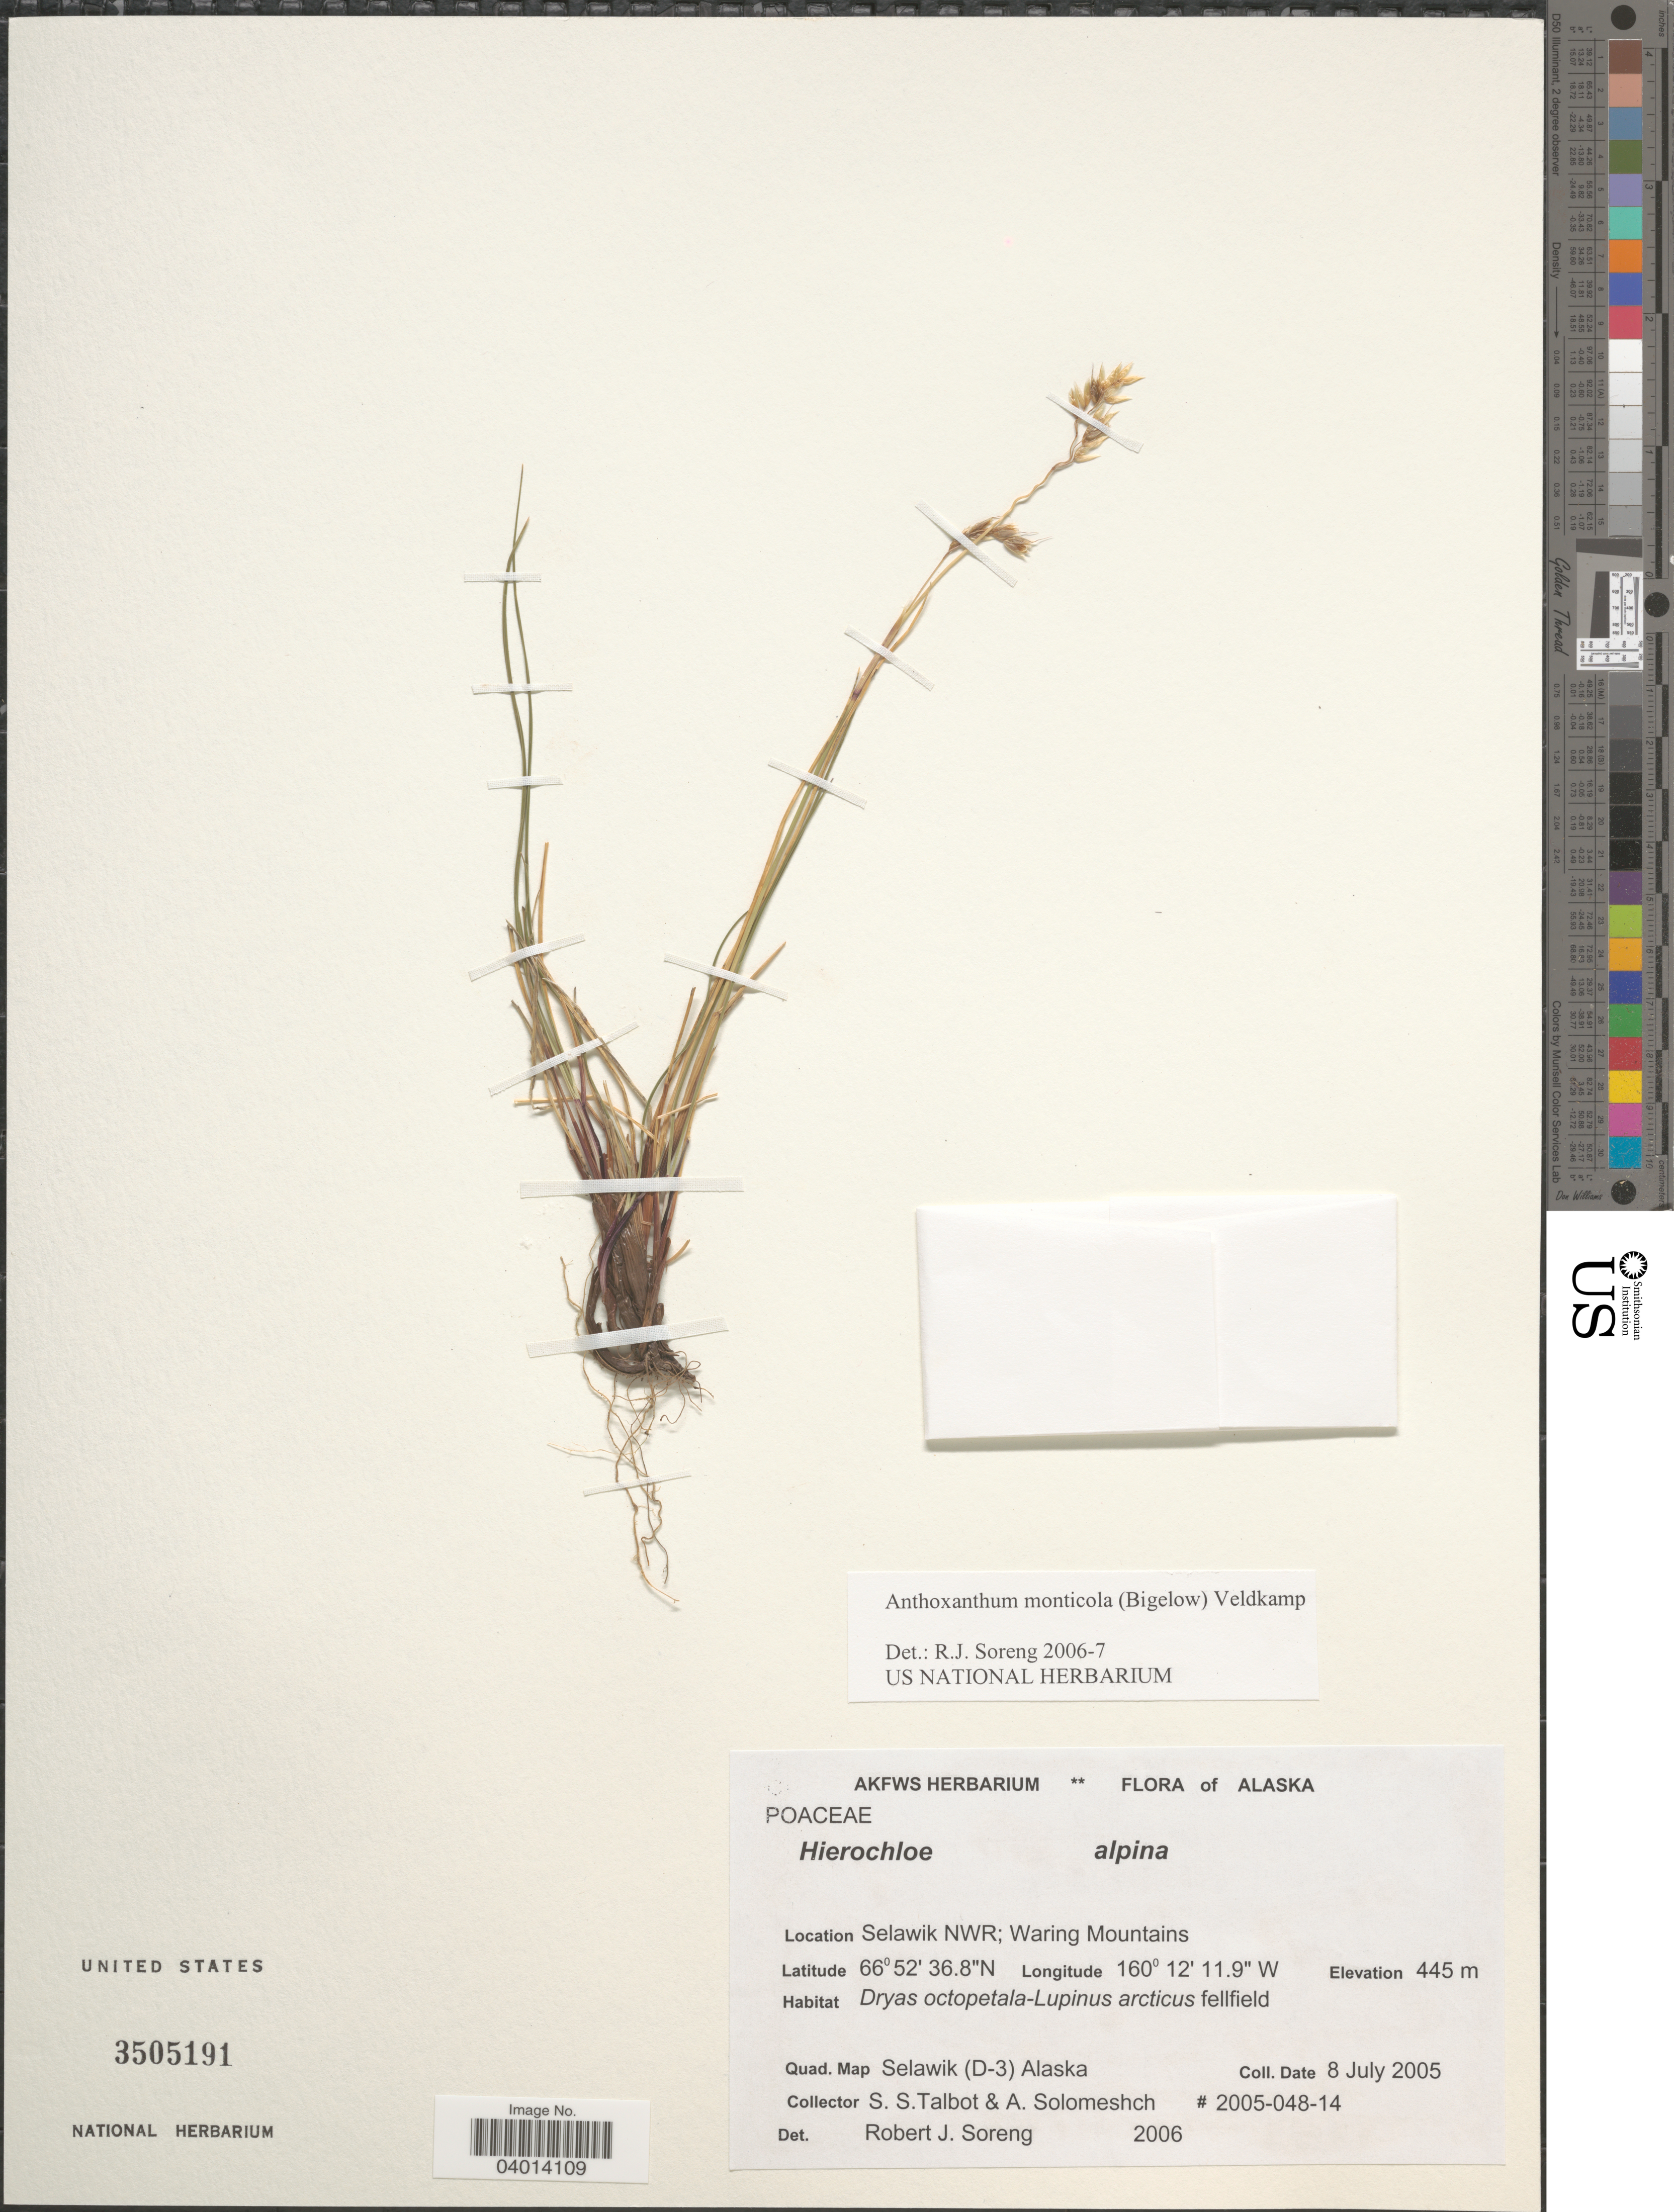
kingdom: Plantae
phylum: Tracheophyta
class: Liliopsida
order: Poales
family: Poaceae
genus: Anthoxanthum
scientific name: Anthoxanthum monticola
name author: (Bigelow) Veldkamp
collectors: S. S. Talbot & A. Solomeshch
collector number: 2005-048-14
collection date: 2005-07-08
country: United States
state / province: Alaska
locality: Selawik NWR; Waring Mountains. Quad. Map Selawik (D-3) Alaska.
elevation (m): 445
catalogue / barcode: US 3505191